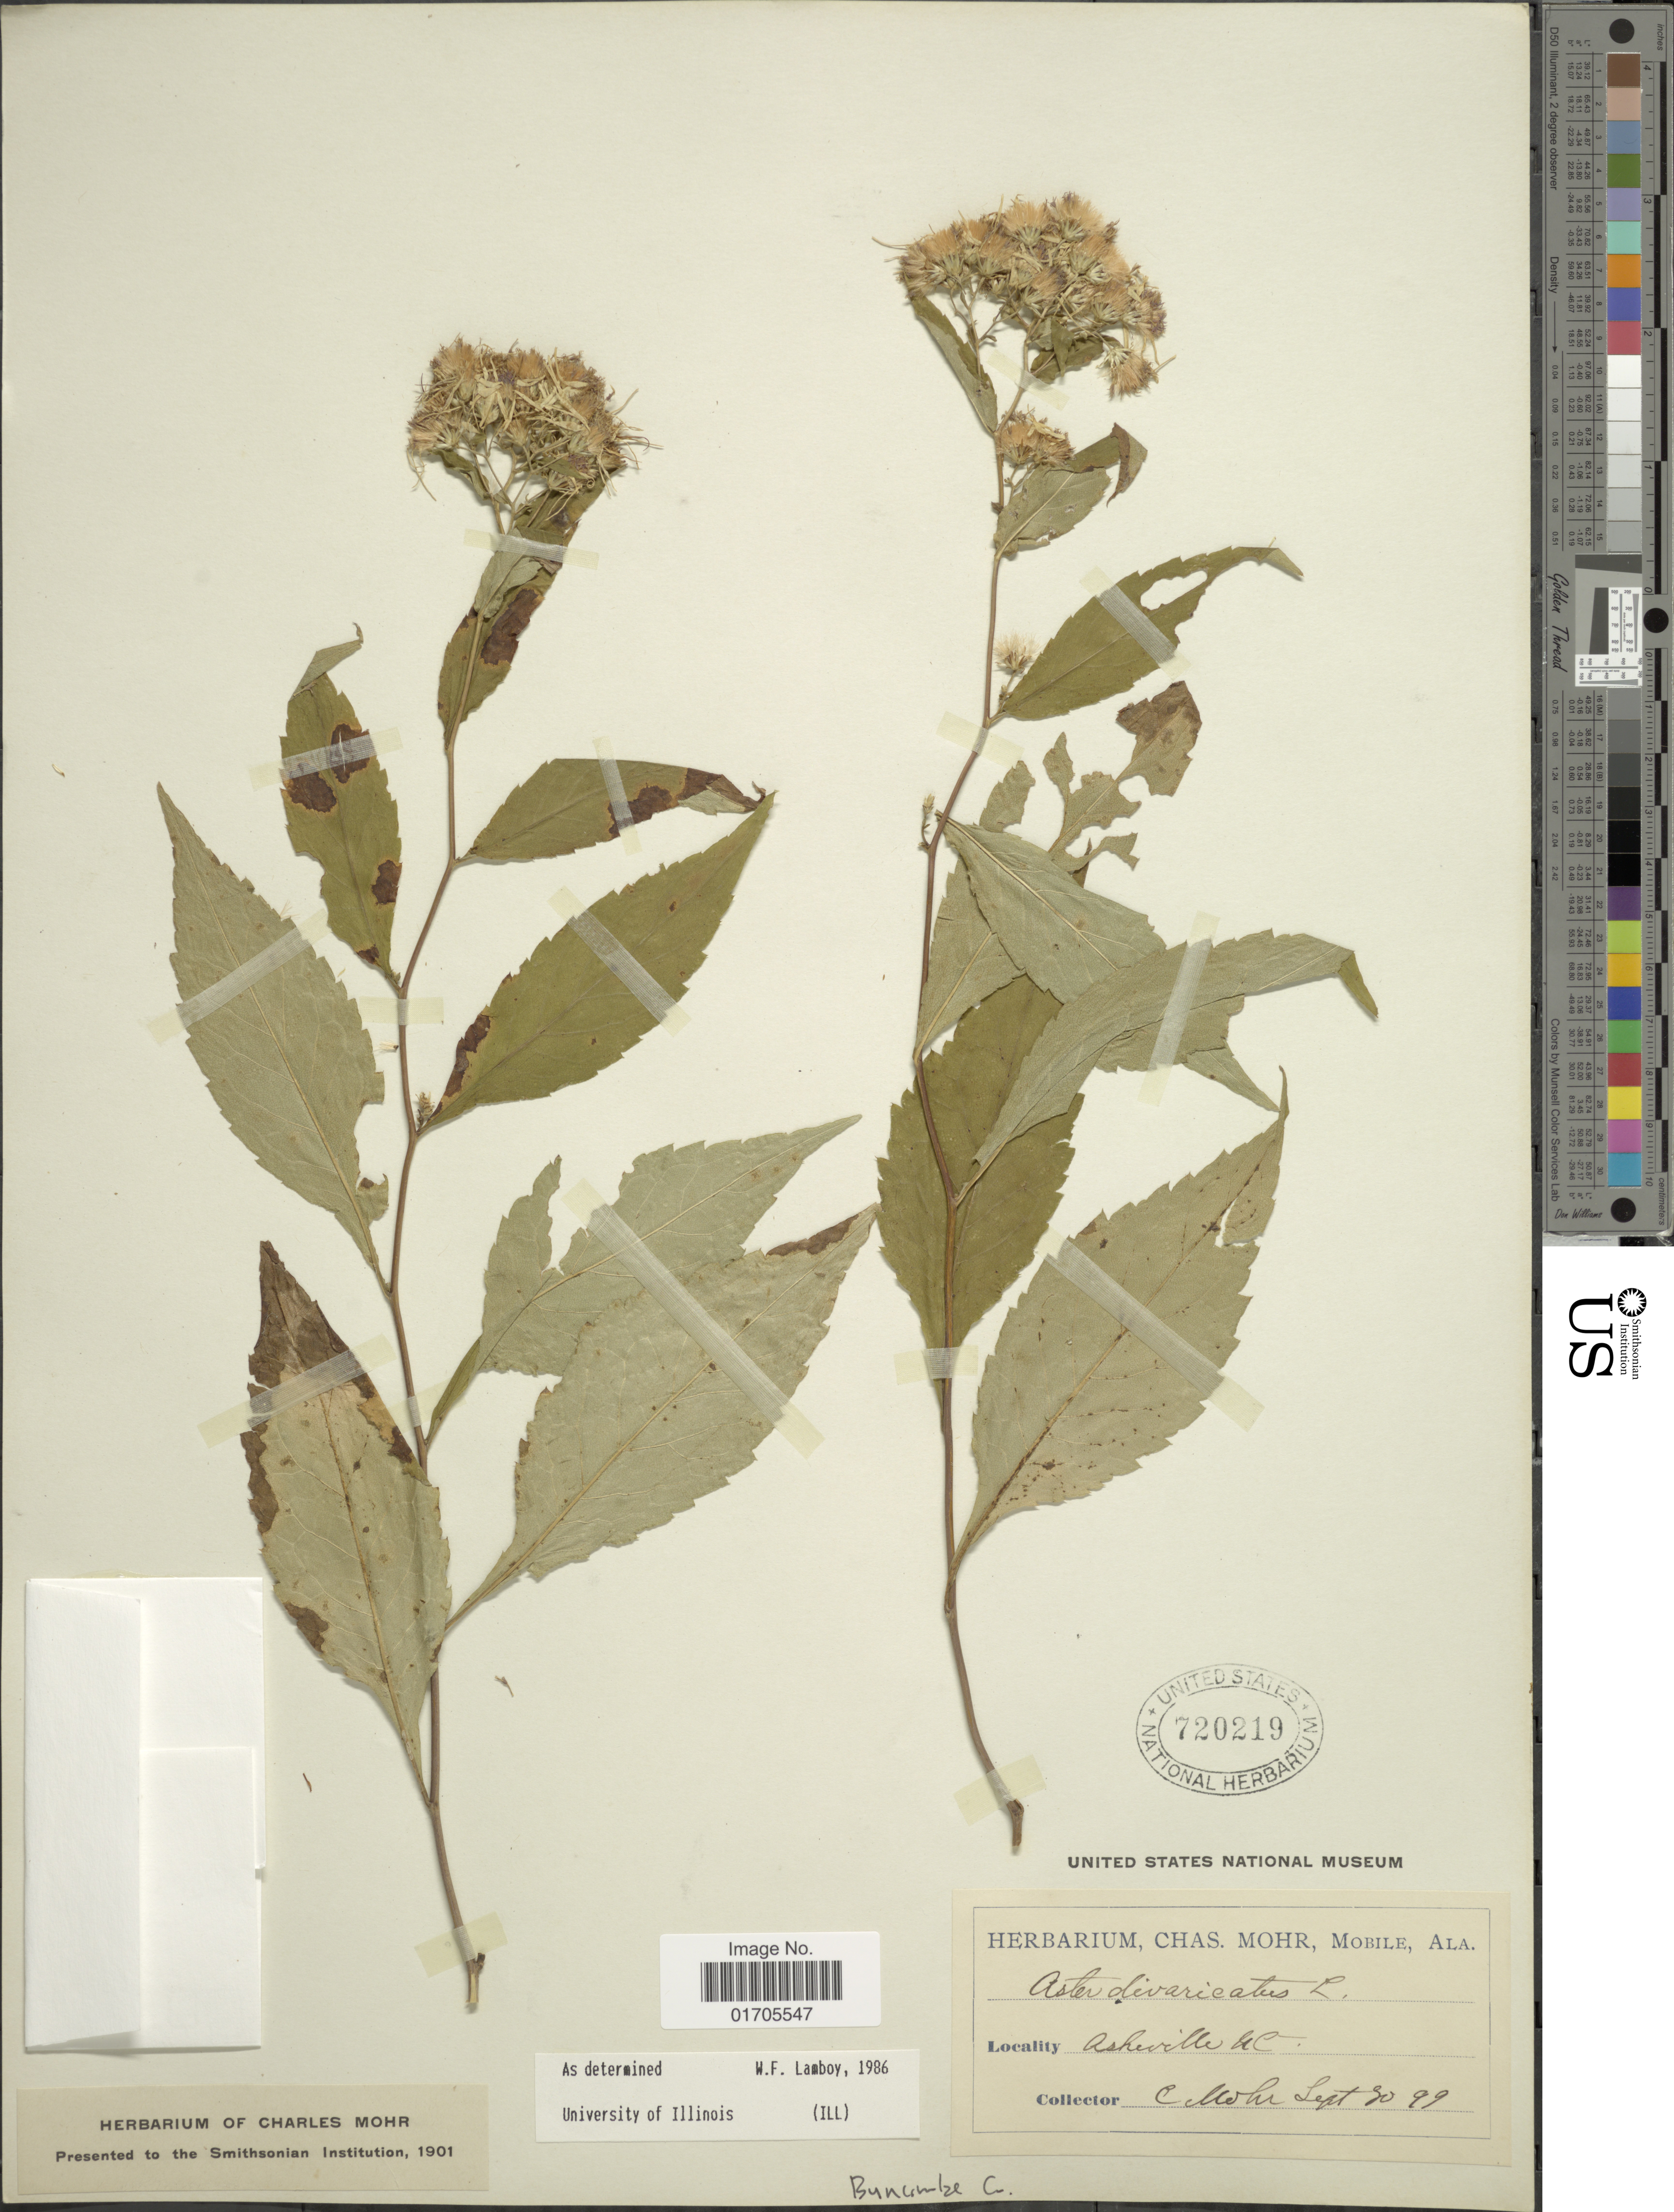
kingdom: Plantae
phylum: Tracheophyta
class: Magnoliopsida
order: Asterales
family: Asteraceae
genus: Eurybia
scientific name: Eurybia divaricata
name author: (L.) G.L. Nesom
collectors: C. T. Mohr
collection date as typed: Transcribed d/m/y: 30/9/99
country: United States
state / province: North Carolina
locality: Asheville, NC. Buncombe Co.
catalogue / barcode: US 720219